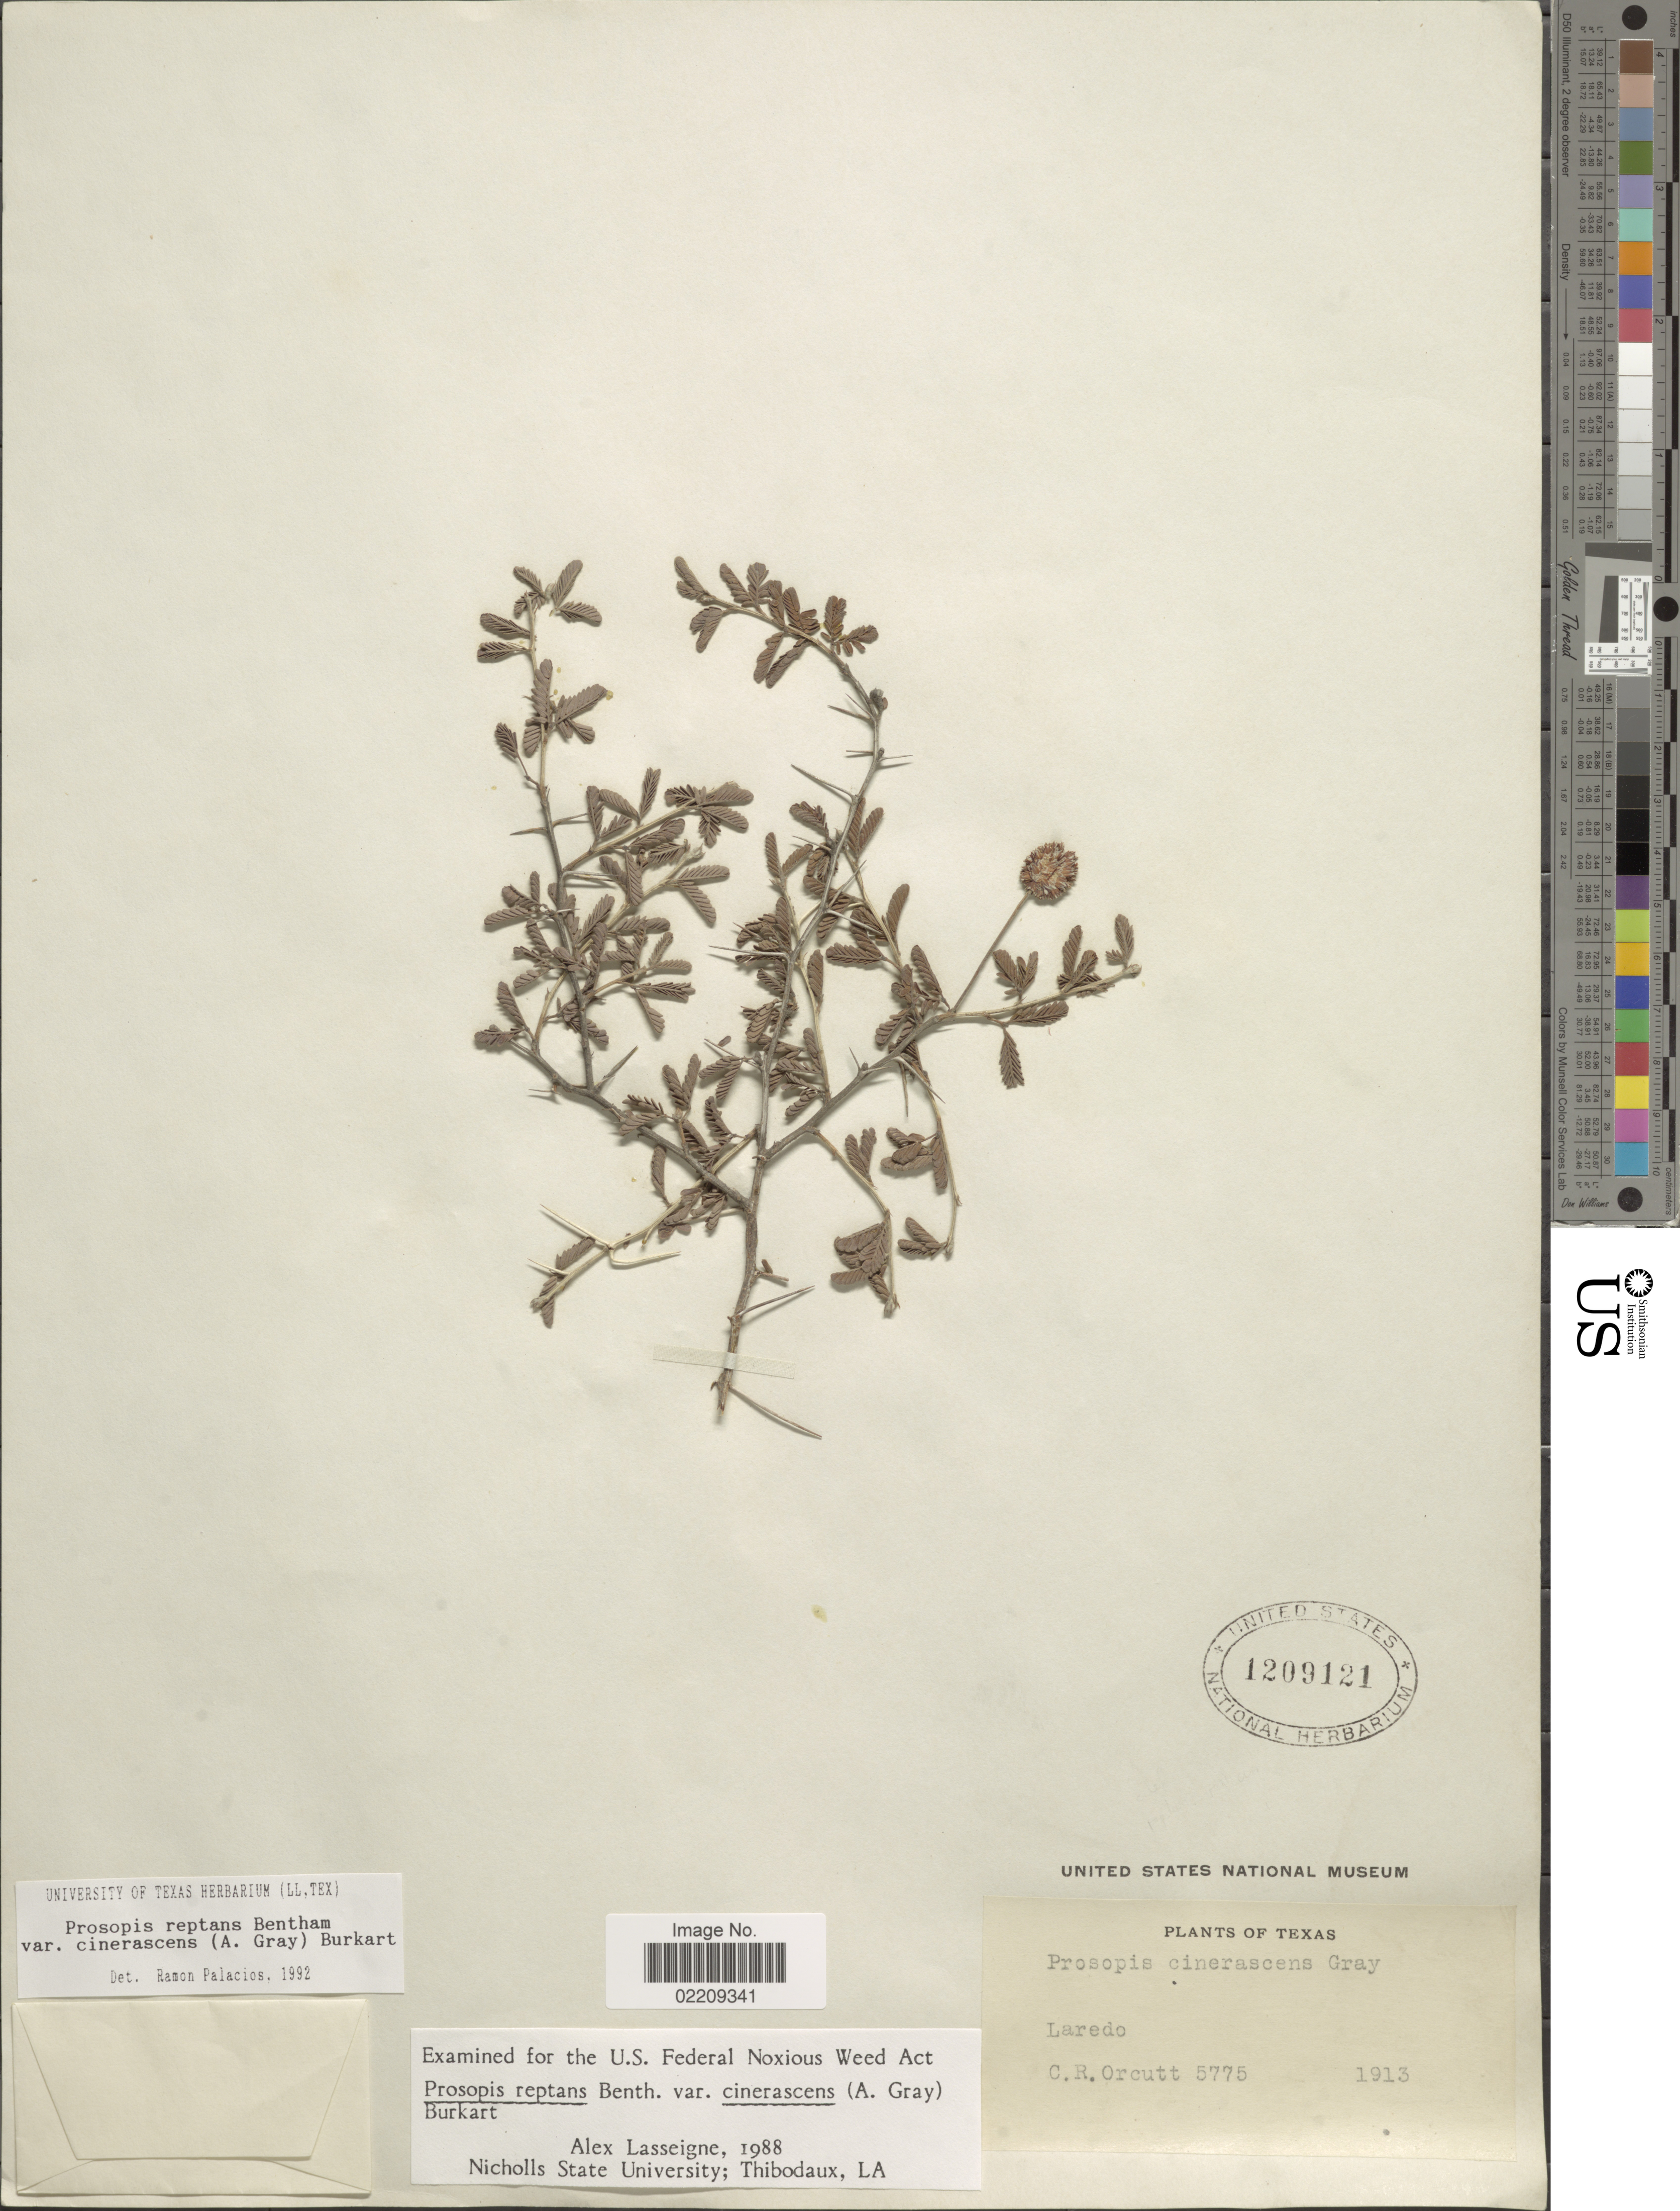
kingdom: Plantae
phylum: Tracheophyta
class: Magnoliopsida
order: Fabales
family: Fabaceae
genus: Strombocarpa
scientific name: Strombocarpa cinerascens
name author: A. Gray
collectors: C. R. Orcutt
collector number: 5775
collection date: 1913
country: United States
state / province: Texas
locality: Laredo.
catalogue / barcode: US 1209121